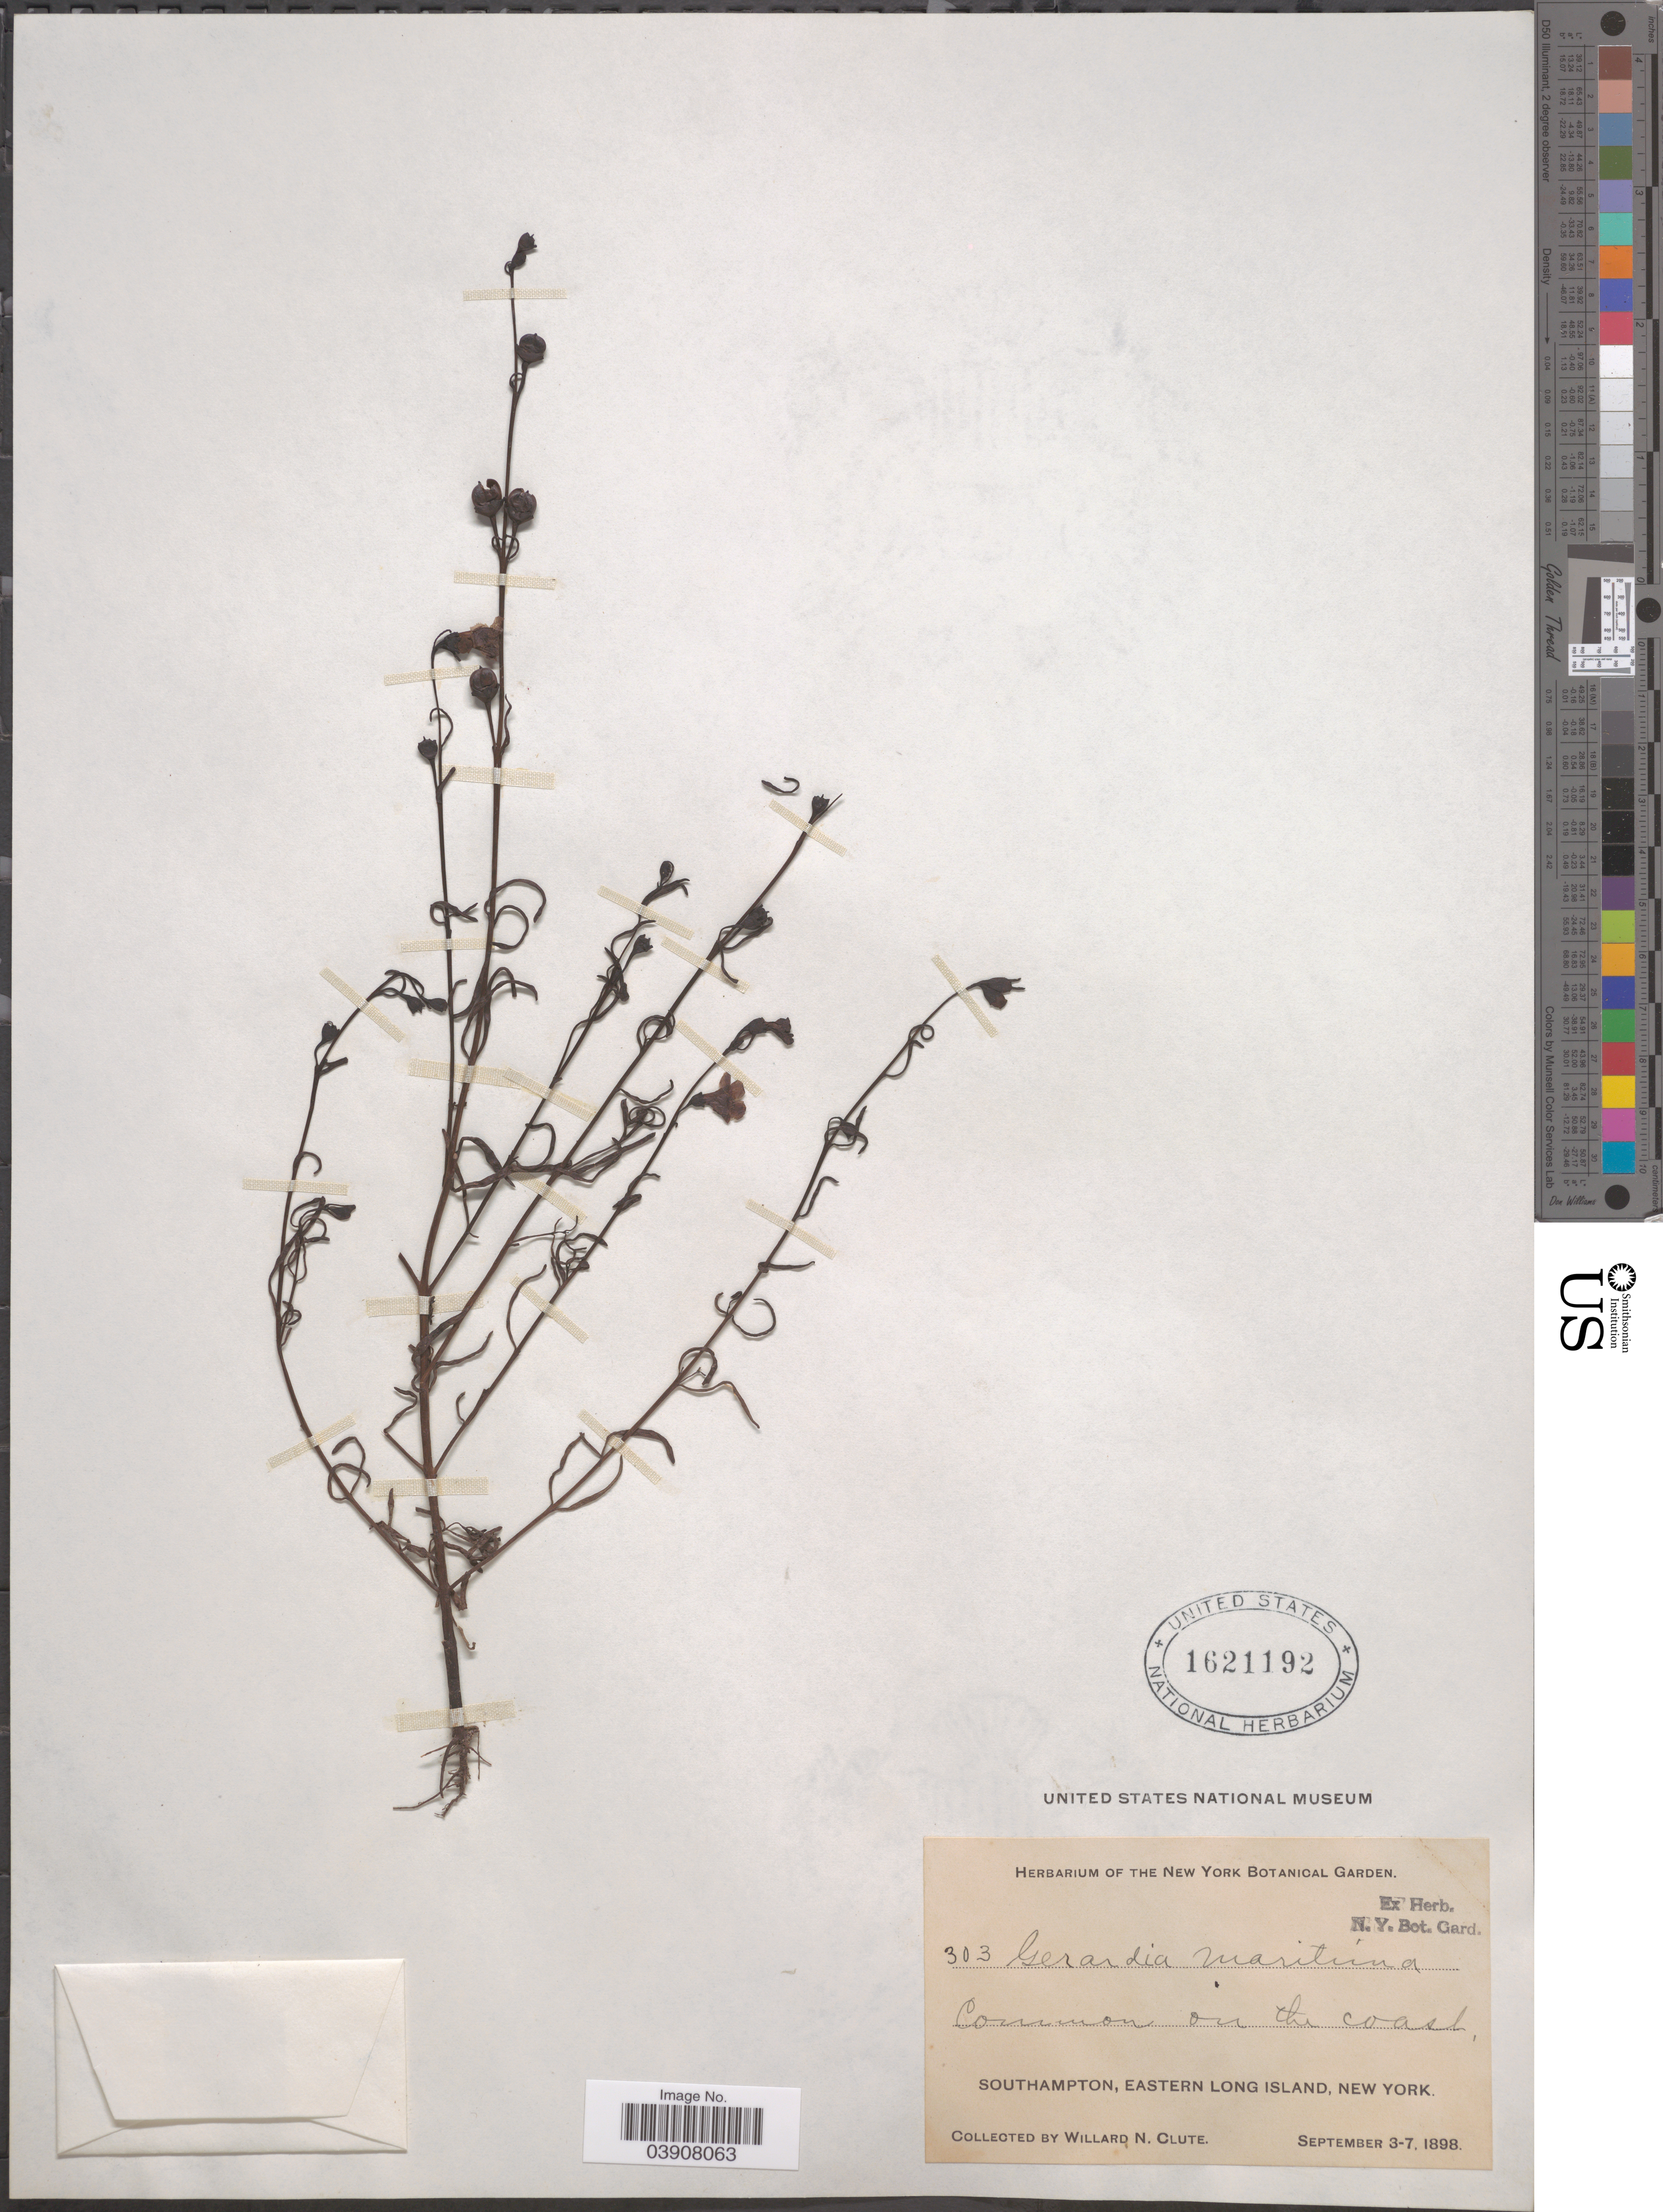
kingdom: Plantae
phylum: Tracheophyta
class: Magnoliopsida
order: Lamiales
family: Orobanchaceae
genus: Agalinis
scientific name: Agalinis maritima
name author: (Raf.) Raf.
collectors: W. N. Clute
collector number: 303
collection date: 1898-09-03/1898-09-07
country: United States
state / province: New York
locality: Southampton, Eastern Long Island.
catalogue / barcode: US 1621192